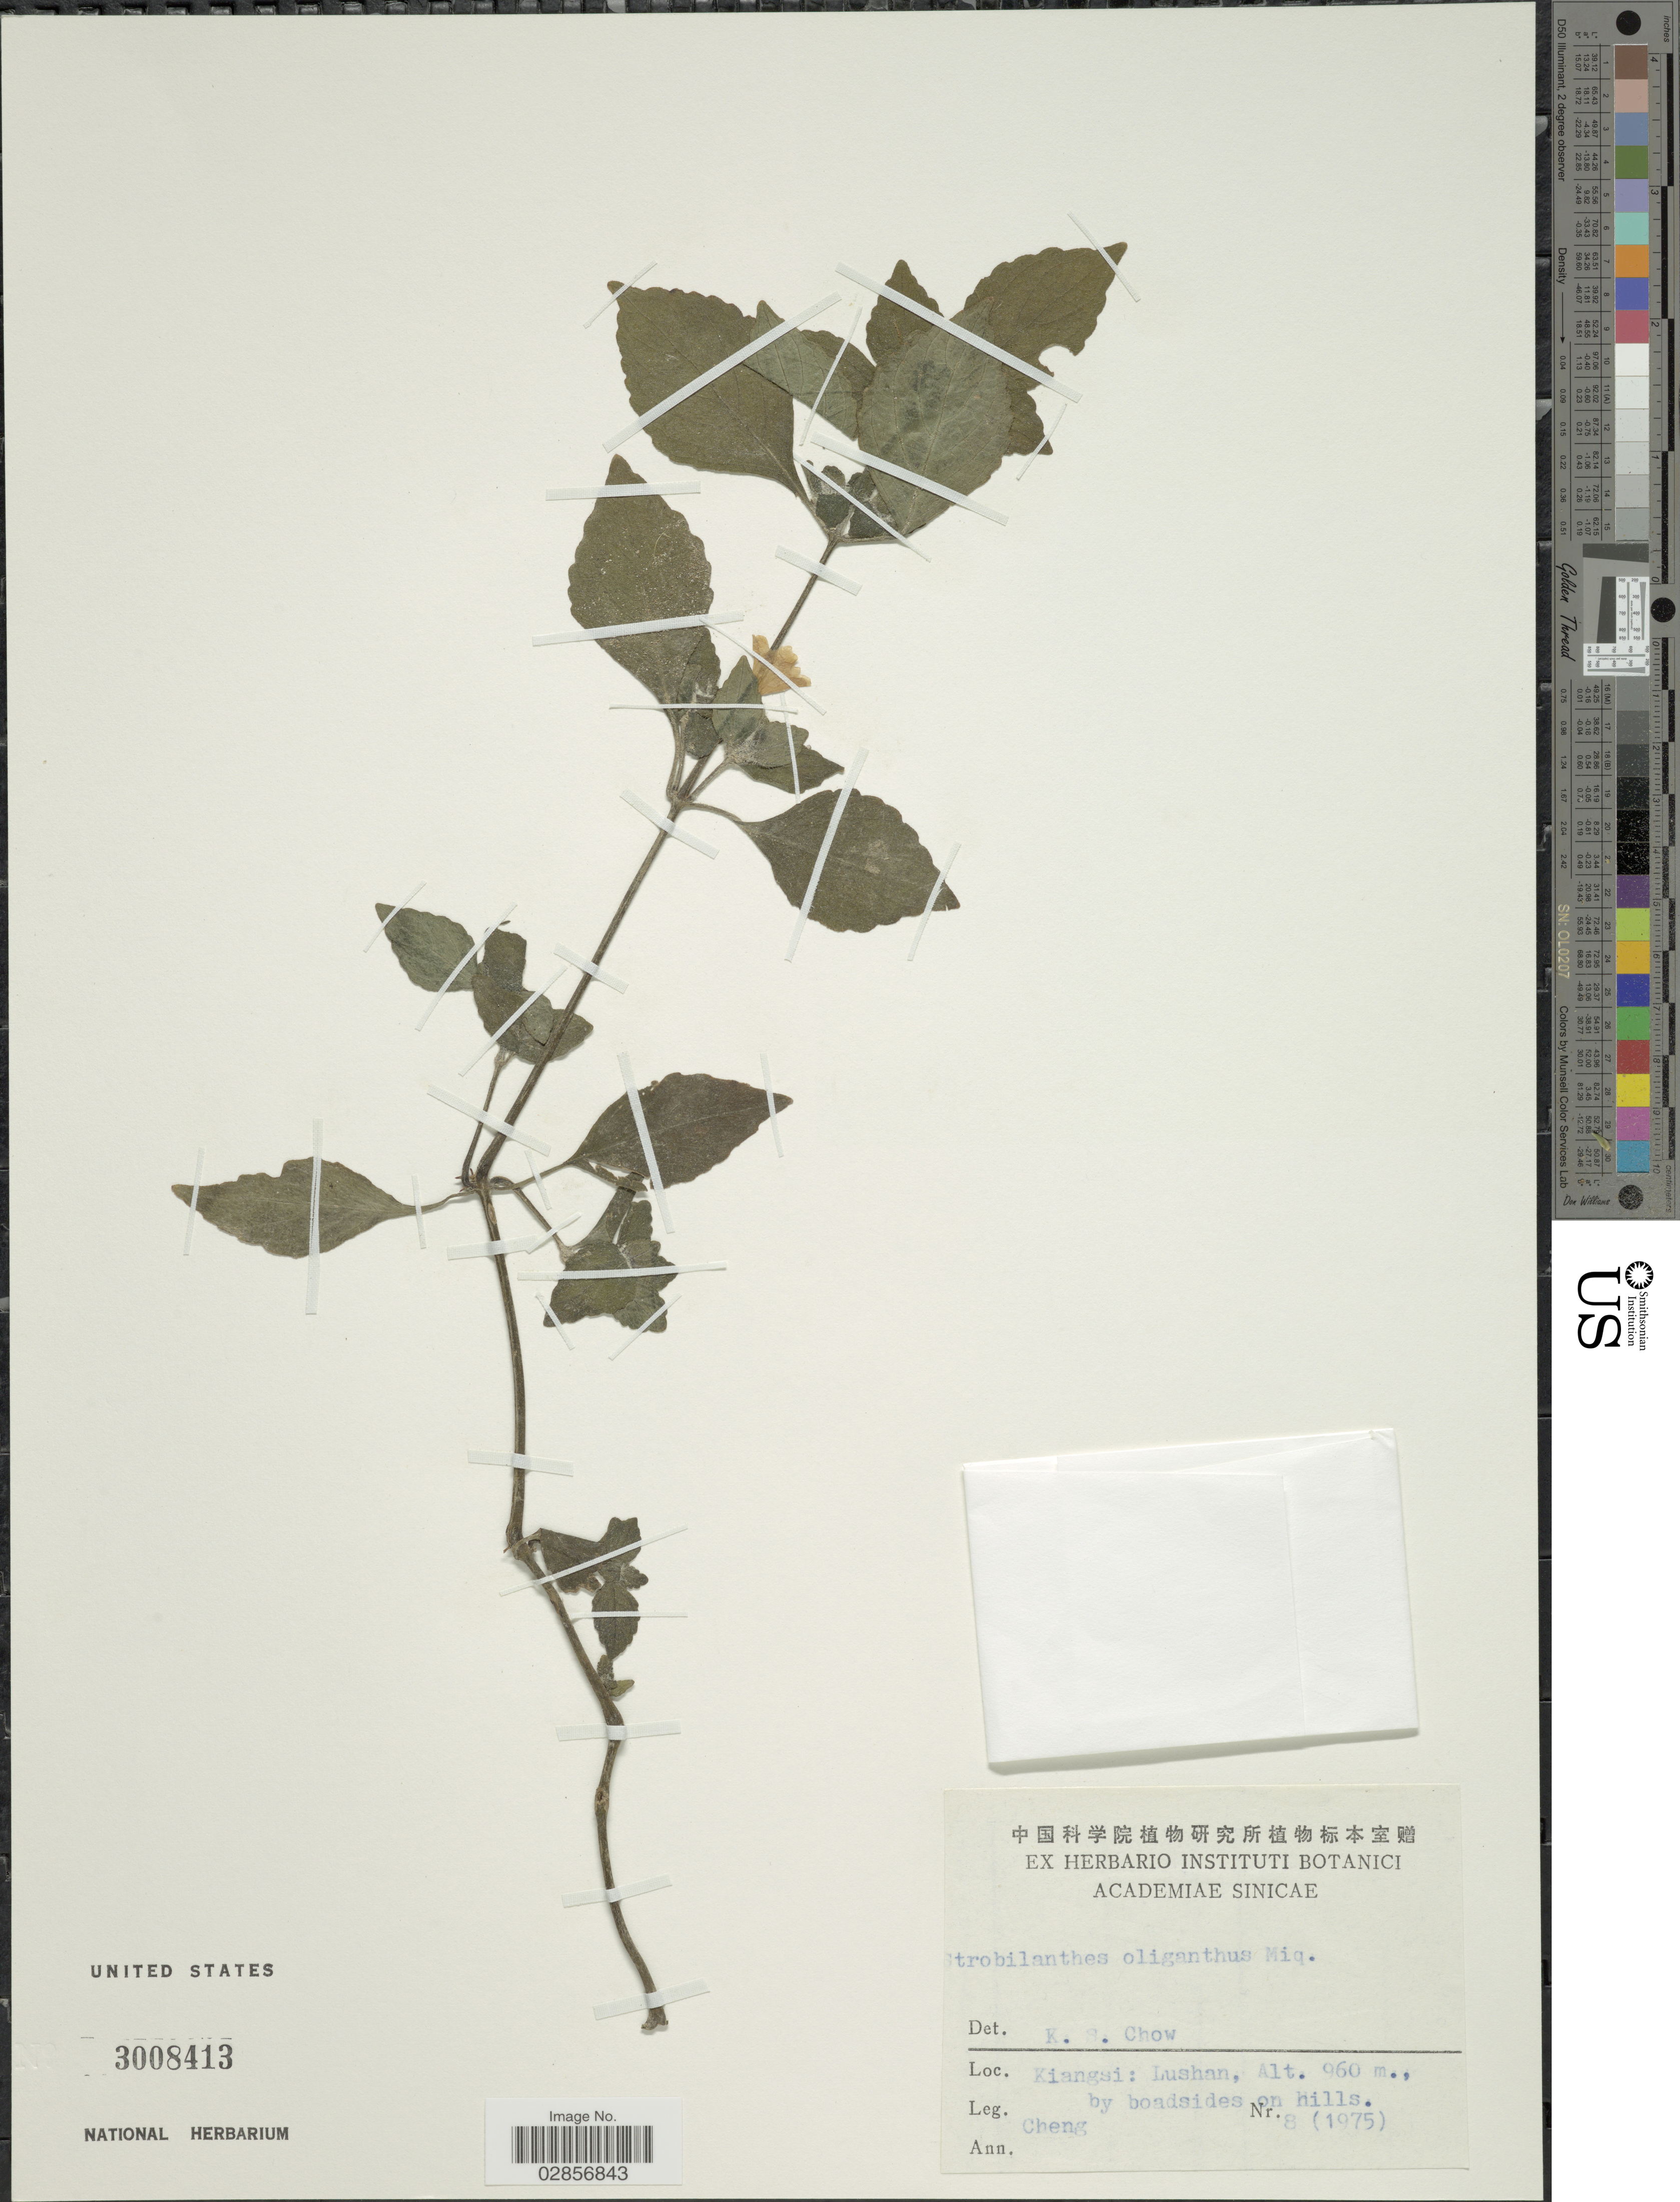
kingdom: Plantae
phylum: Tracheophyta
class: Magnoliopsida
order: Lamiales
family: Acanthaceae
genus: Championella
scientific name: Championella oligantha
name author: (Miq.) Bremek.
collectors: -. Cheng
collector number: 8 (1975)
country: China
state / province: Jiangxi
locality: Kiangsi: Lushan.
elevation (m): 960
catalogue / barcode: US 3008413